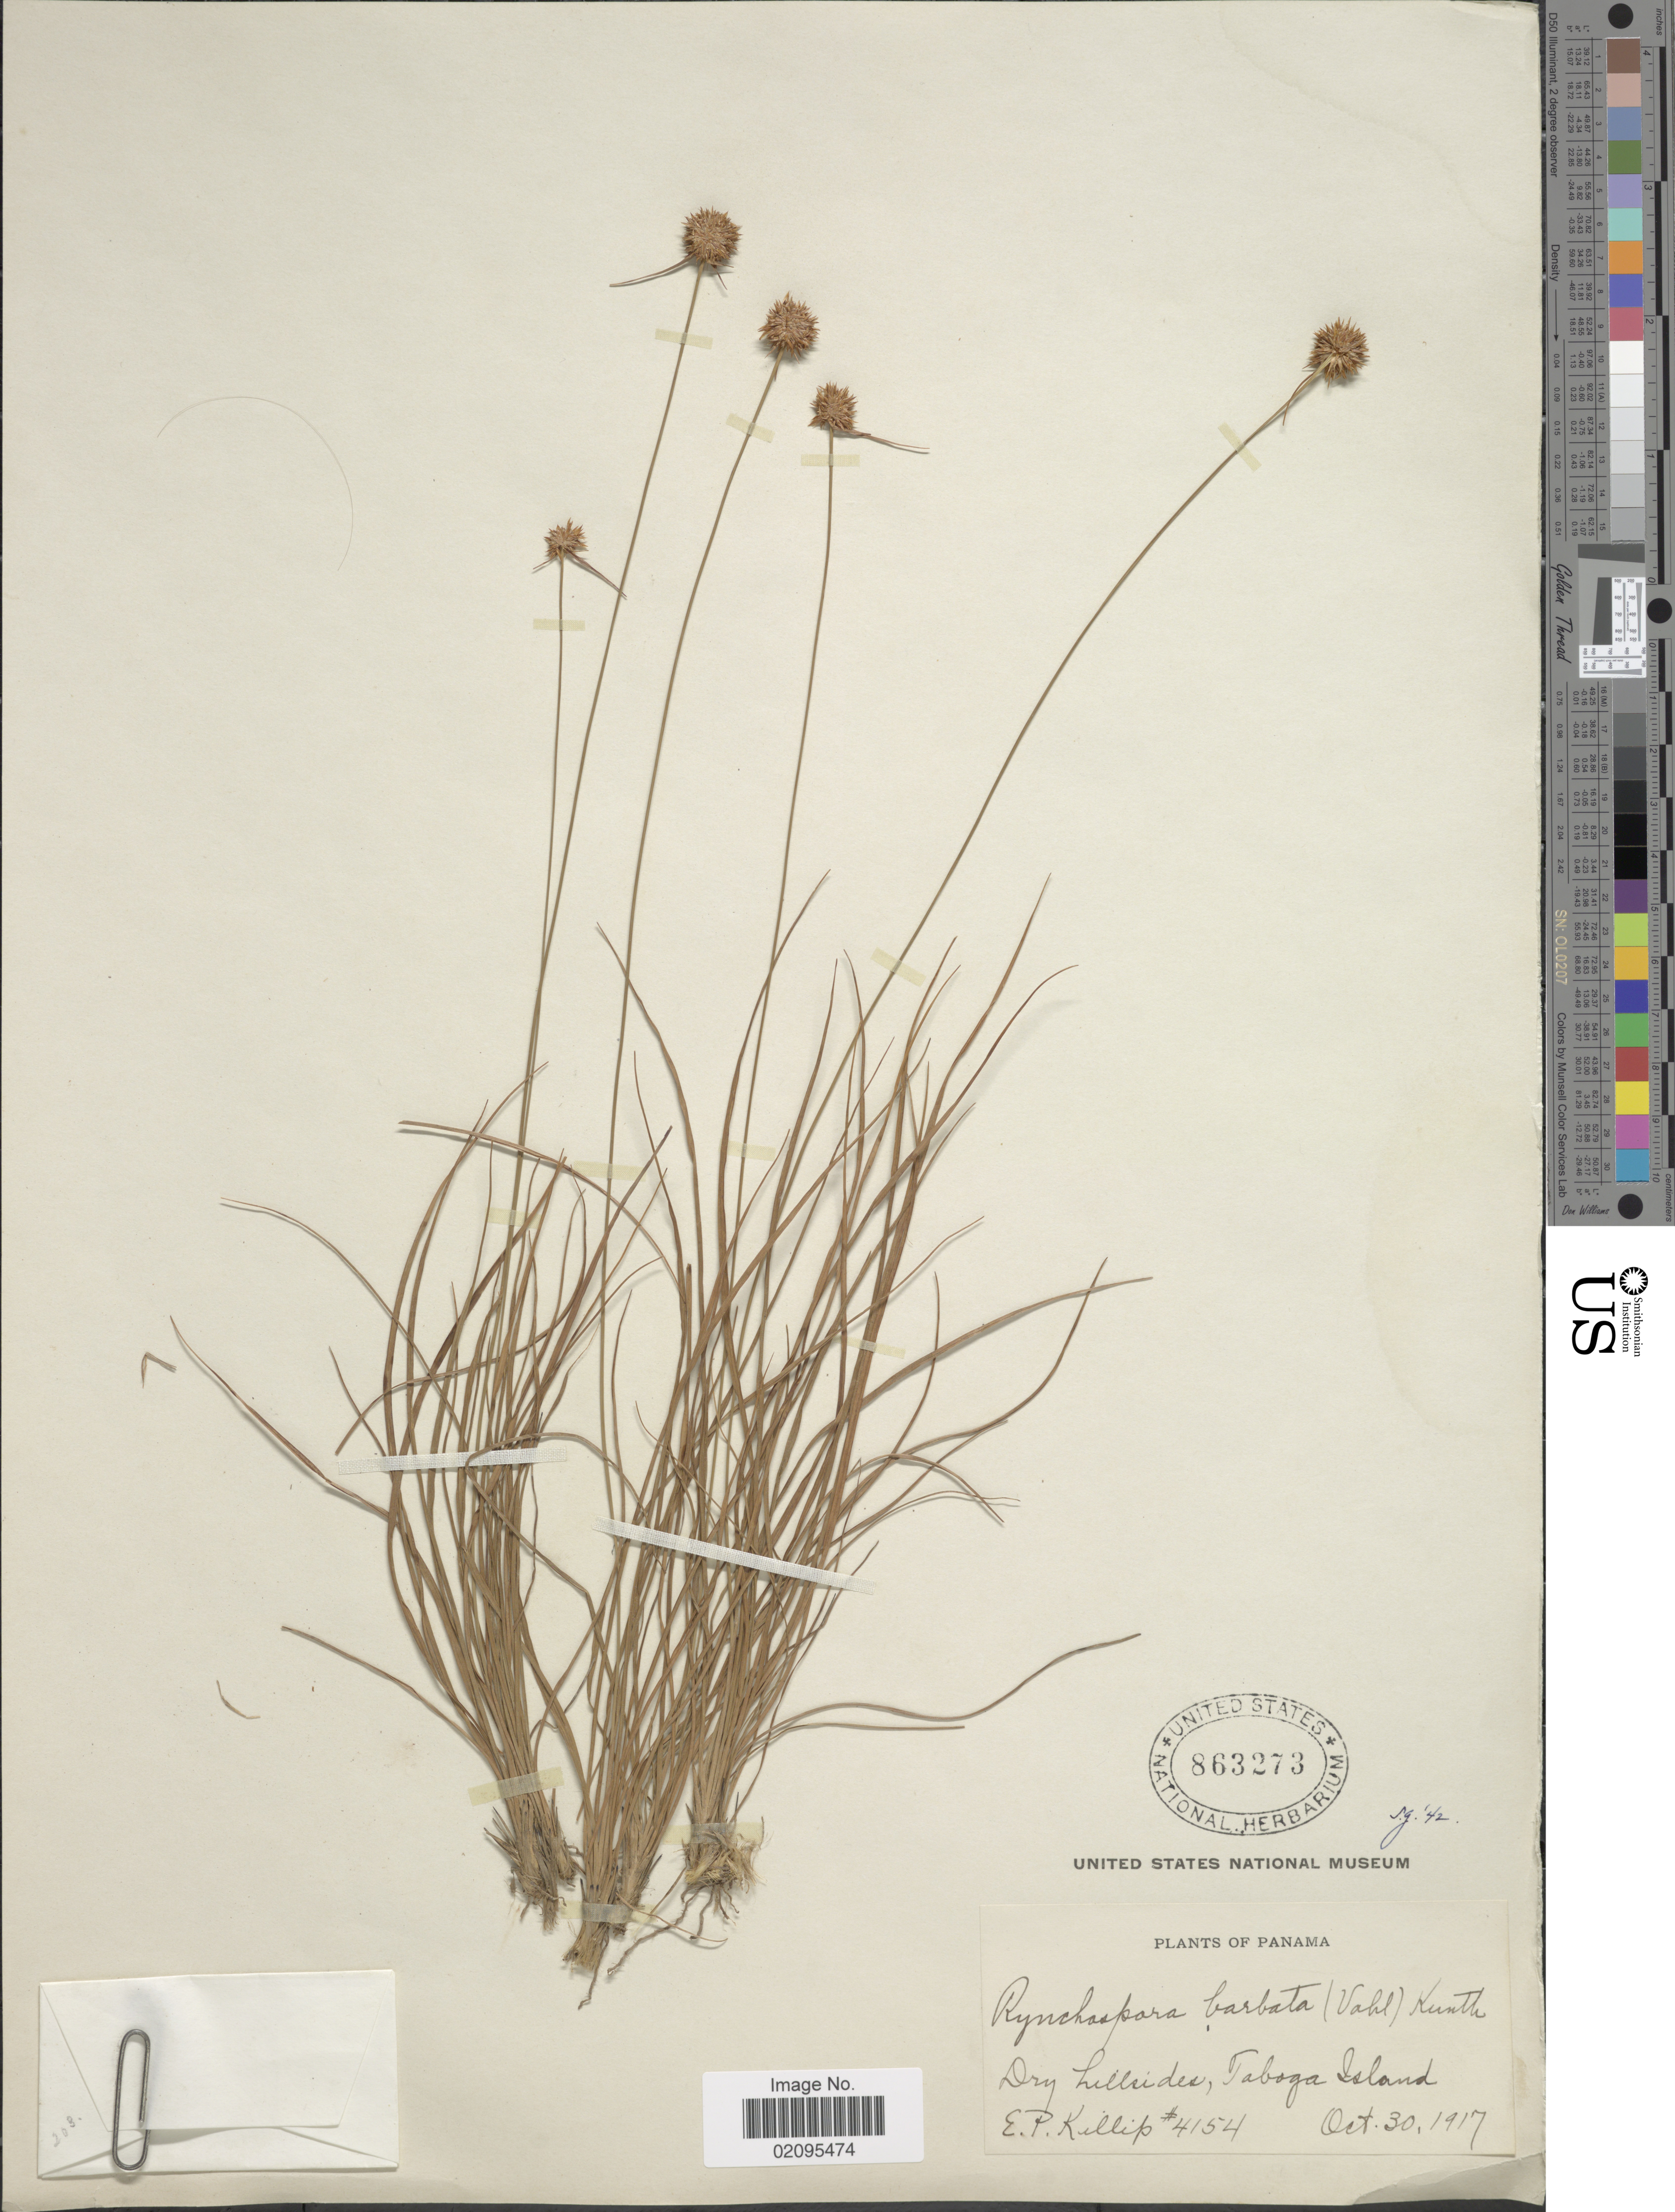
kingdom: Plantae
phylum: Tracheophyta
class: Liliopsida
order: Poales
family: Cyperaceae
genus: Rhynchospora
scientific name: Rhynchospora barbata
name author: (Vahl) Kunth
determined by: Alves, K.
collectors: E. P. Killip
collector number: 4154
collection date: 1917-10-30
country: Panama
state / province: Panamá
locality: Dry hillsides, Taboga Island.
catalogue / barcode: US 863273